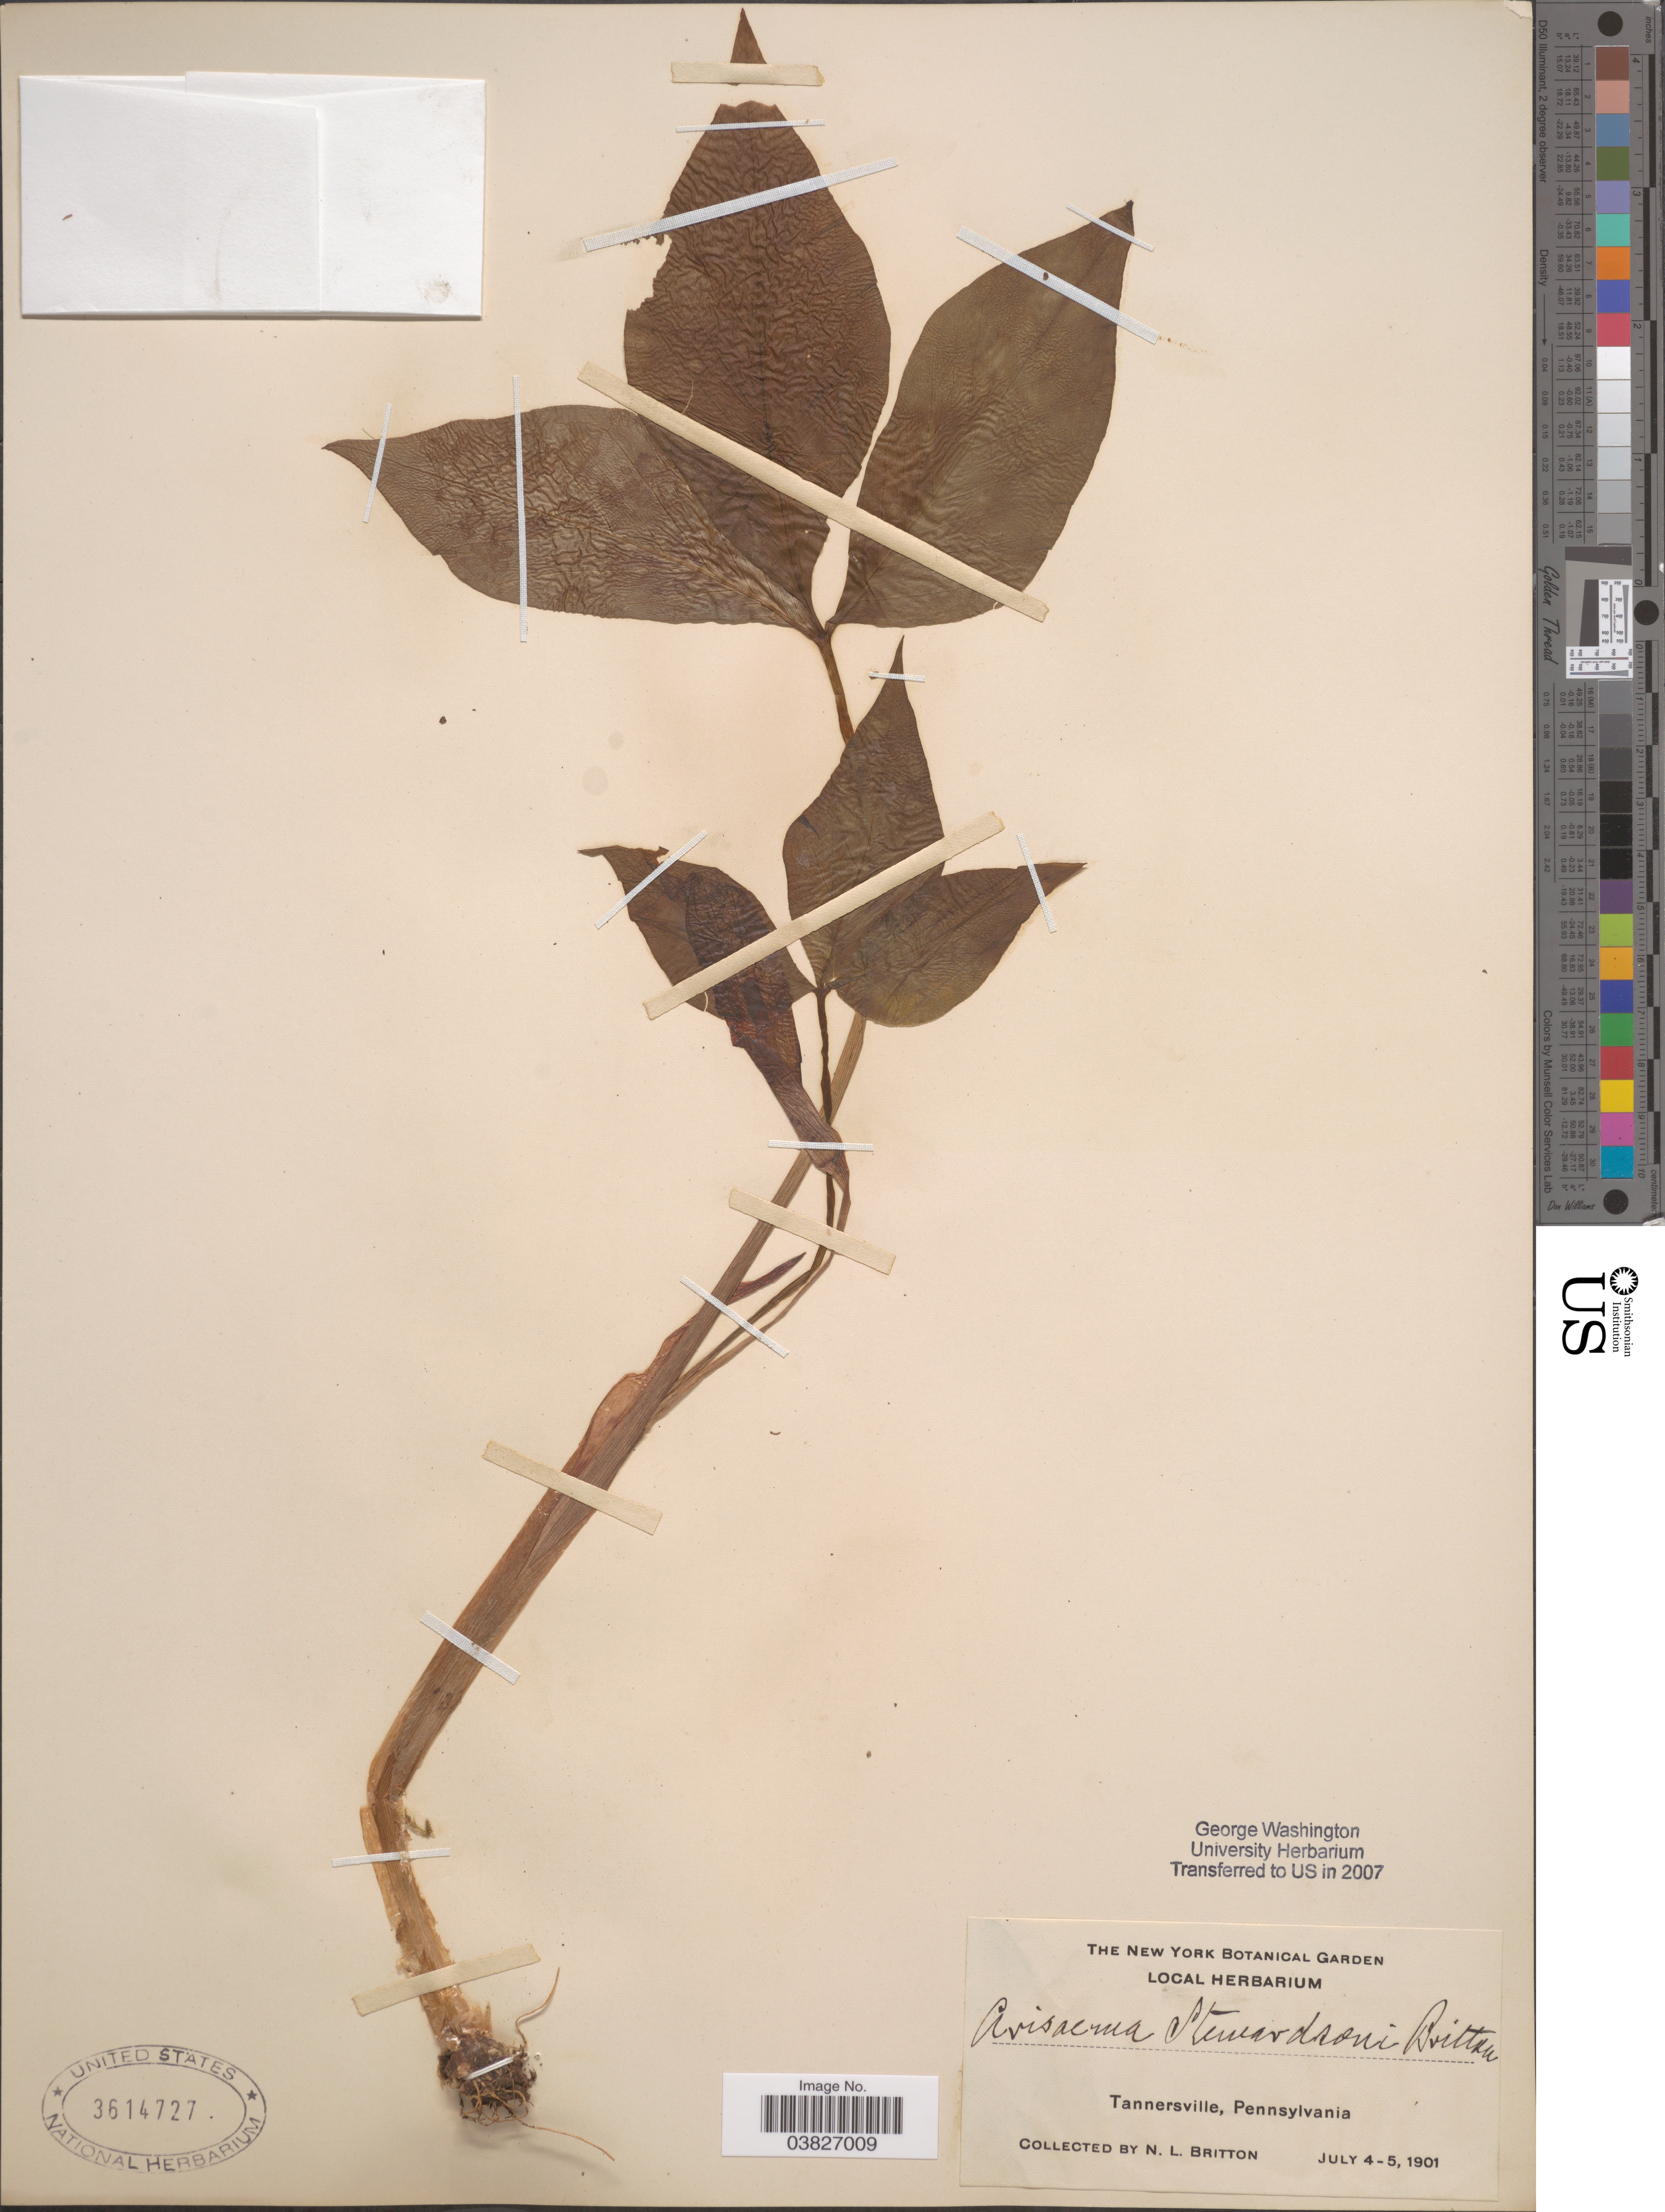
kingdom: Plantae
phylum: Tracheophyta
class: Liliopsida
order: Alismatales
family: Araceae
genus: Arisaema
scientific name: Arisaema stewardsonii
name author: Britton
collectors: N. Britton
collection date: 1901-07-04/1901-07-05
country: United States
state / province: Pennsylvania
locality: Tannersville.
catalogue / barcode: US 3614727